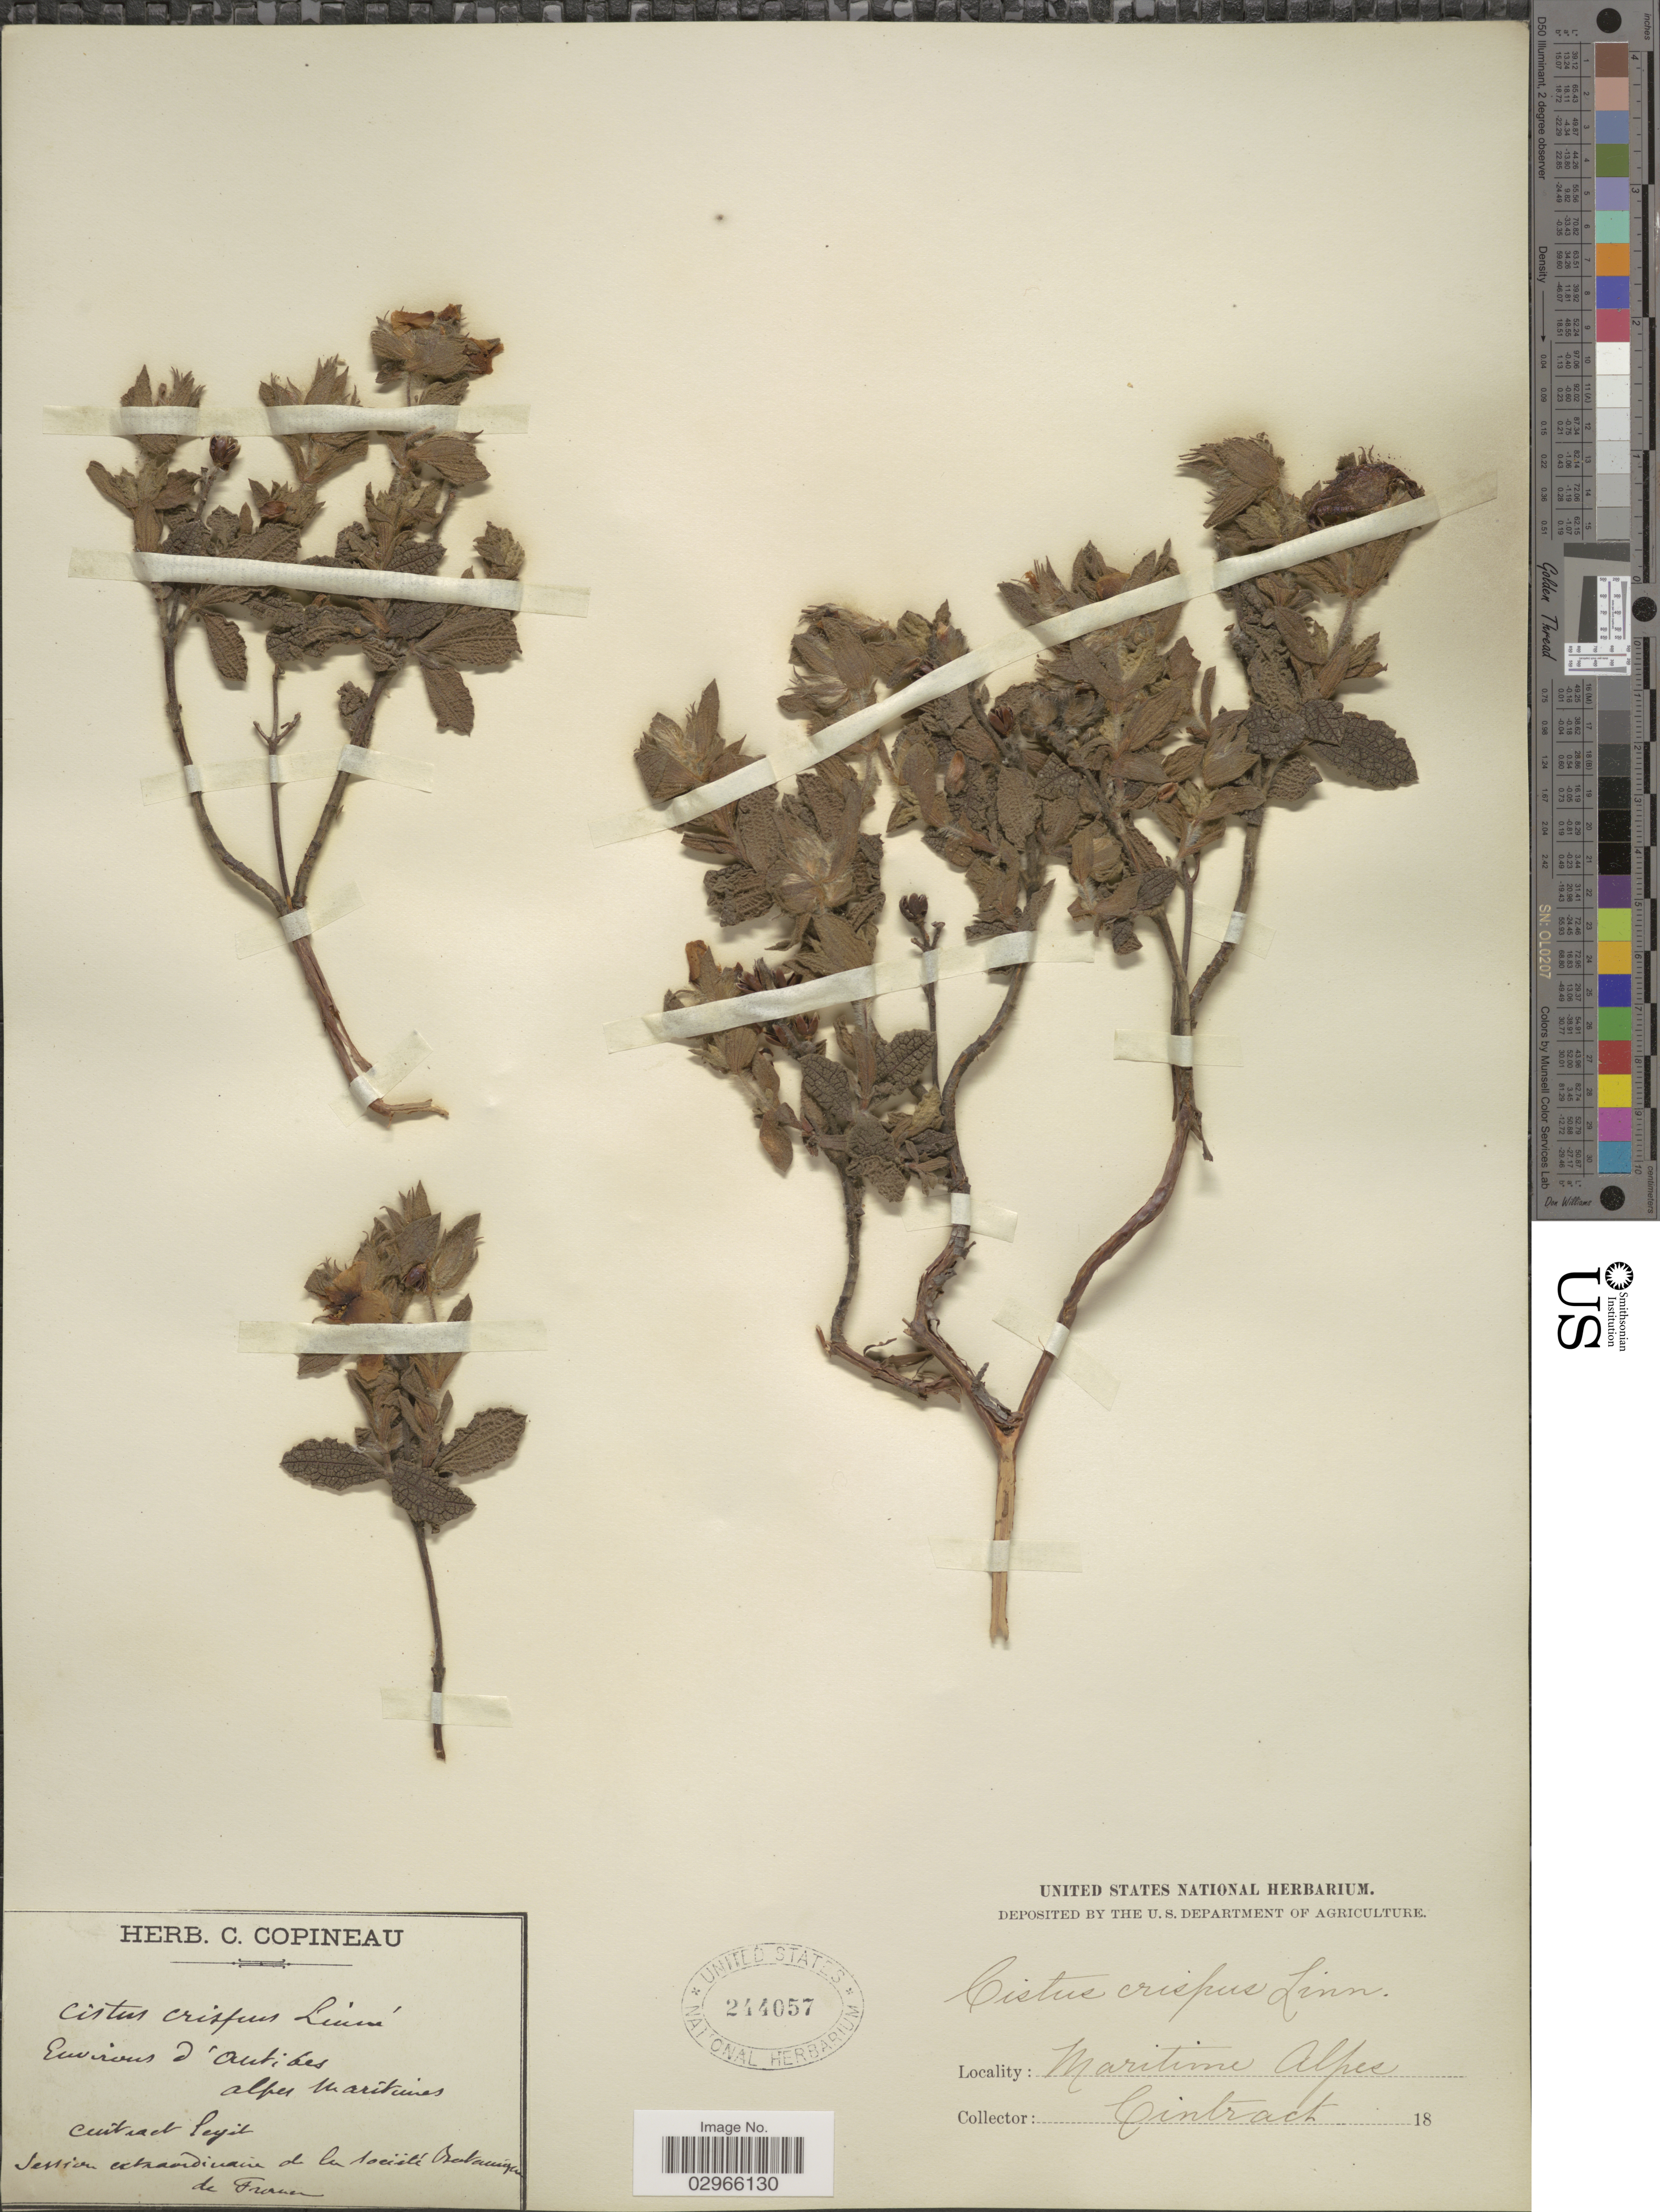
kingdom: Plantae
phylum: Tracheophyta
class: Magnoliopsida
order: Malvales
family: Cistaceae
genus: Cistus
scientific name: Cistus crispus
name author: L.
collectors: Cintract, --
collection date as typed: Transcribed d/m/y: //18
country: France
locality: Environs d'Antibes Alpes Maritimes.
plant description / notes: No precise locality correction needed. Filled France into country field.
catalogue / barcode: US 244057